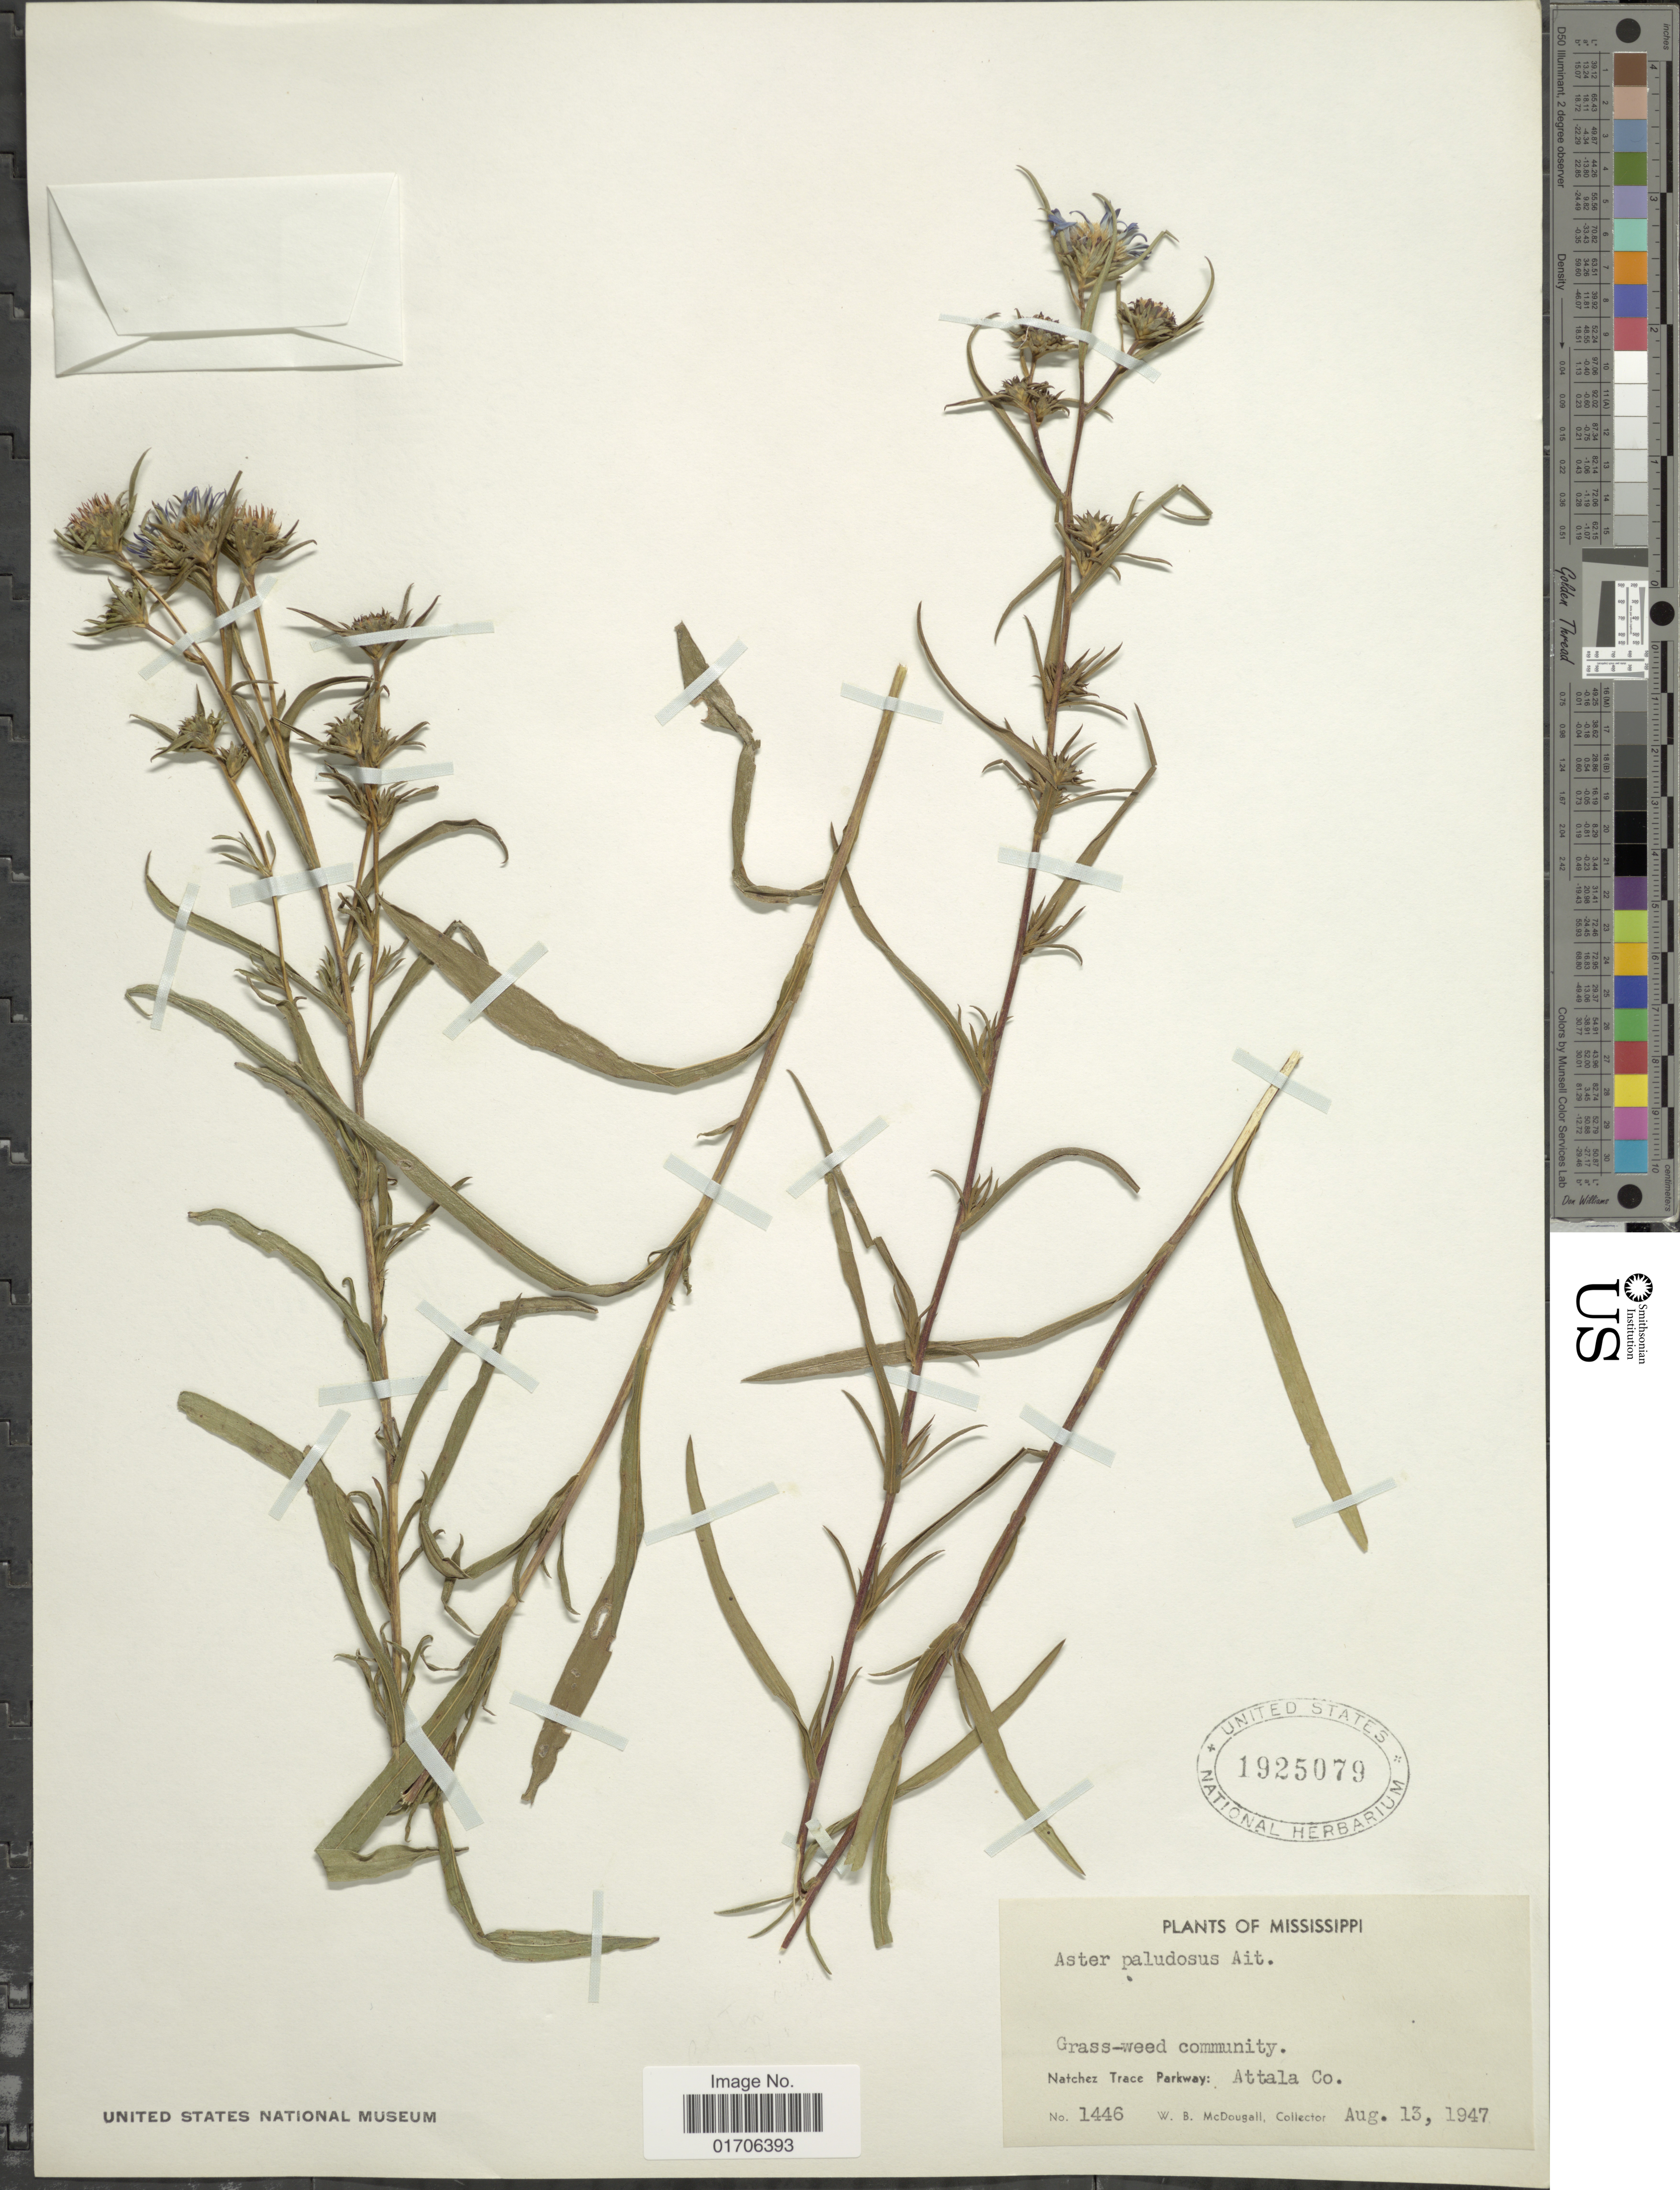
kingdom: Plantae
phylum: Tracheophyta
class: Magnoliopsida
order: Asterales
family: Asteraceae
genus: Eurybia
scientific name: Eurybia hemispherica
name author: G.L. Nesom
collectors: W. B. McDougall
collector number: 1446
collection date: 1947-08-13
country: United States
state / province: Mississippi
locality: Mississippi. Natchez Trace Parkway: Attala Co.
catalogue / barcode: US 1925079